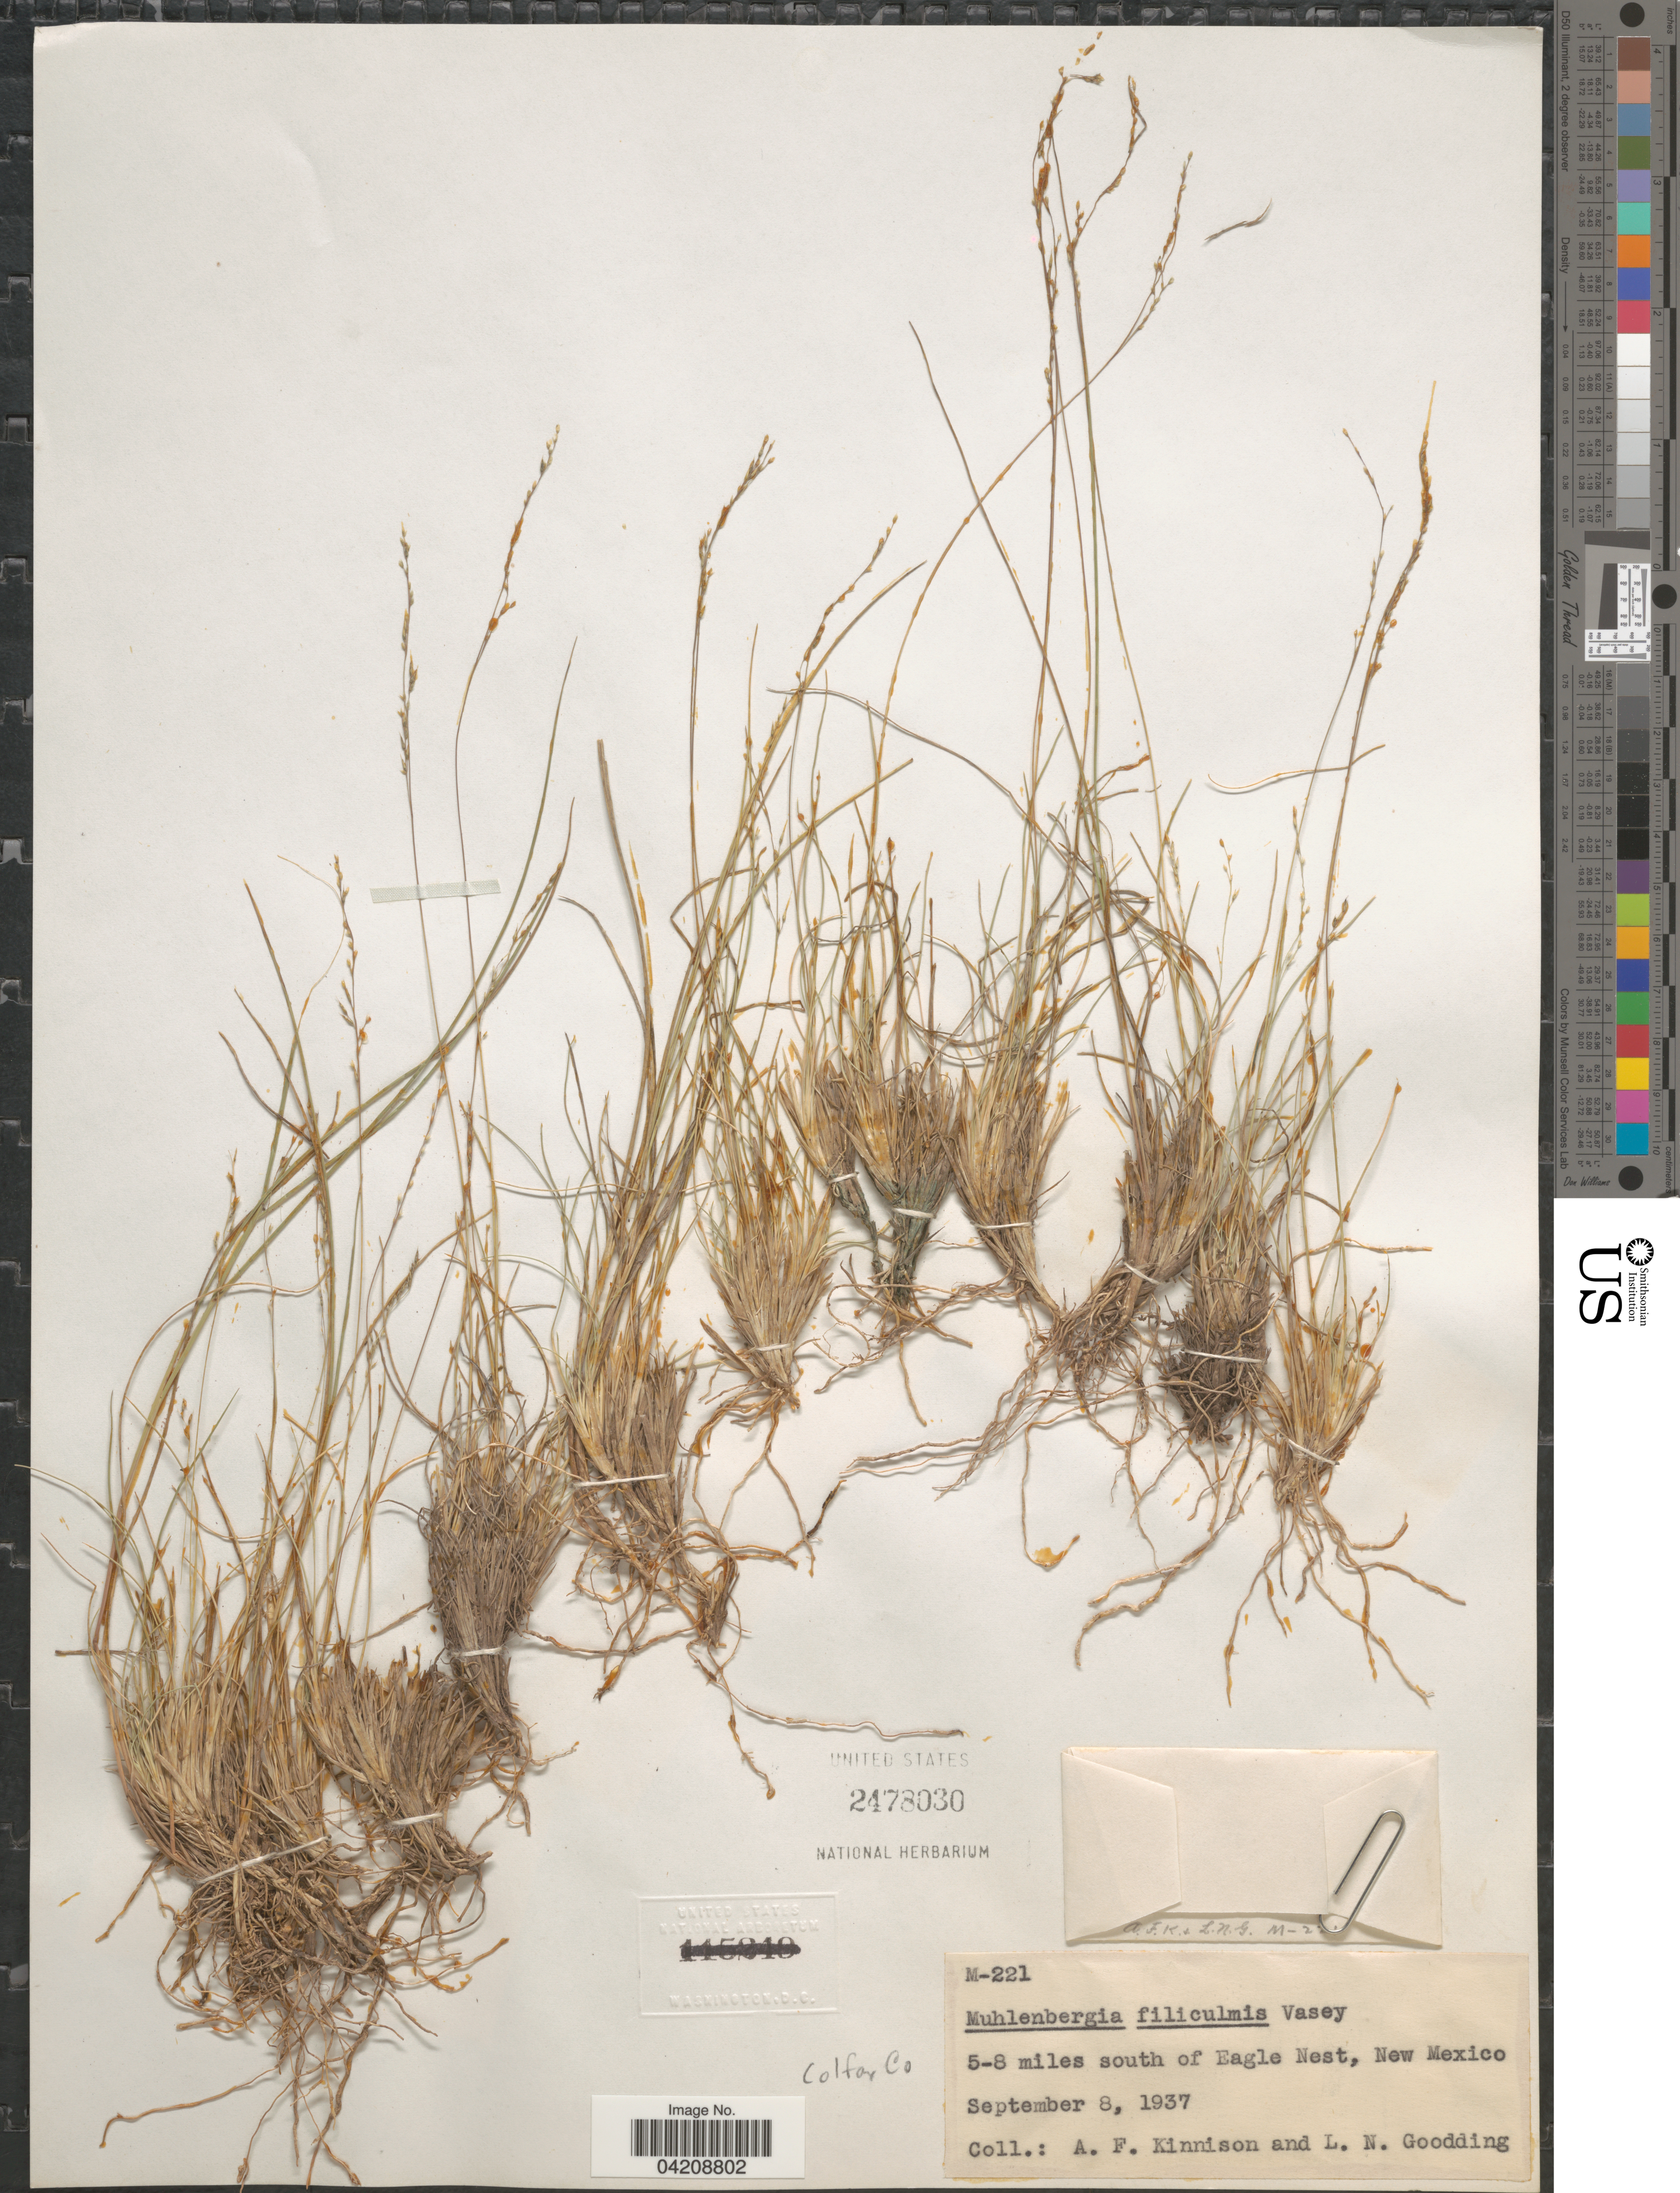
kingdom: Plantae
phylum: Tracheophyta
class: Liliopsida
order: Poales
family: Poaceae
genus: Muhlenbergia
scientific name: Muhlenbergia filiculmis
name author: Vasey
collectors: A. Kinnison & L. N. Goodding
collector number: M-221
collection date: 1937-09-08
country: United States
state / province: New Mexico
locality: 5-8 miles south of Eagle Nest. Colfax Co.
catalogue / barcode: US 2478030